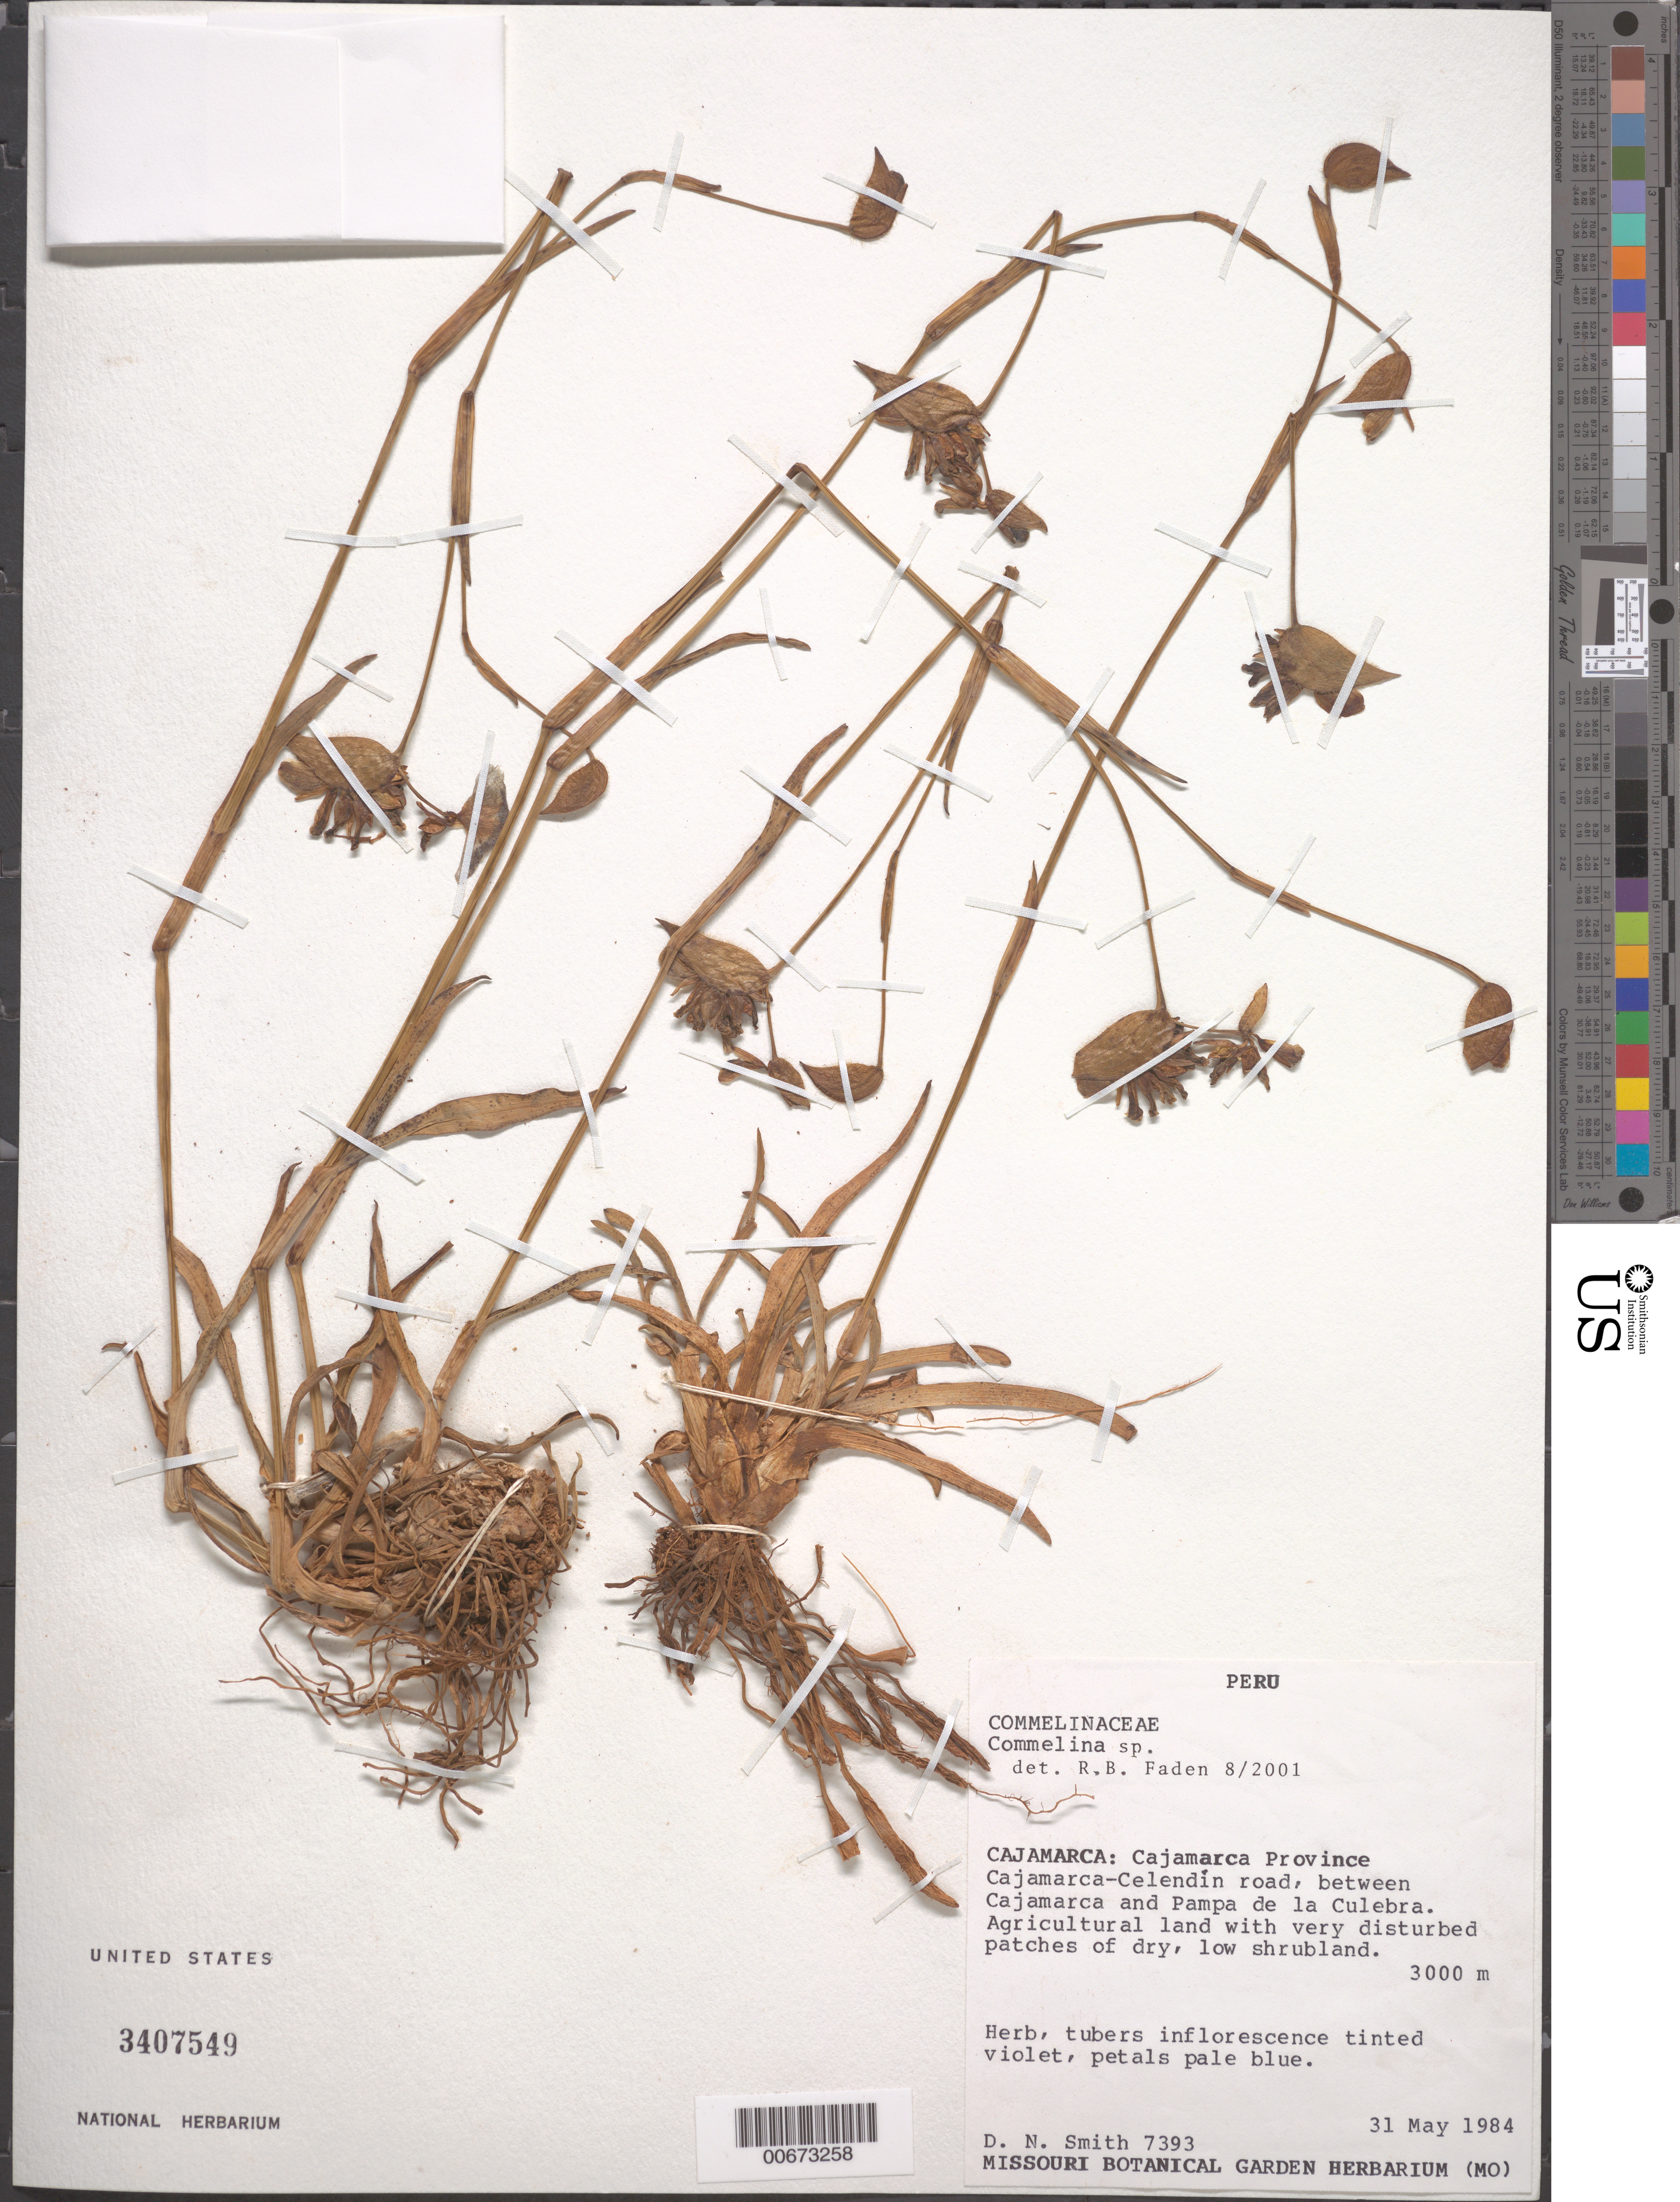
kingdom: Plantae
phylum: Tracheophyta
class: Liliopsida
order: Commelinales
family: Commelinaceae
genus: Commelina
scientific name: Commelina nairobiensis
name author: Faden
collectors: D. Smith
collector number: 7393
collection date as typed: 31 May 1984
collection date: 1984-05-31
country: Peru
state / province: Cajamarca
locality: Cajamarca-Celendín Road, between Cajamarca and Pampa de la Culebra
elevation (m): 3000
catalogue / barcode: US 3407549